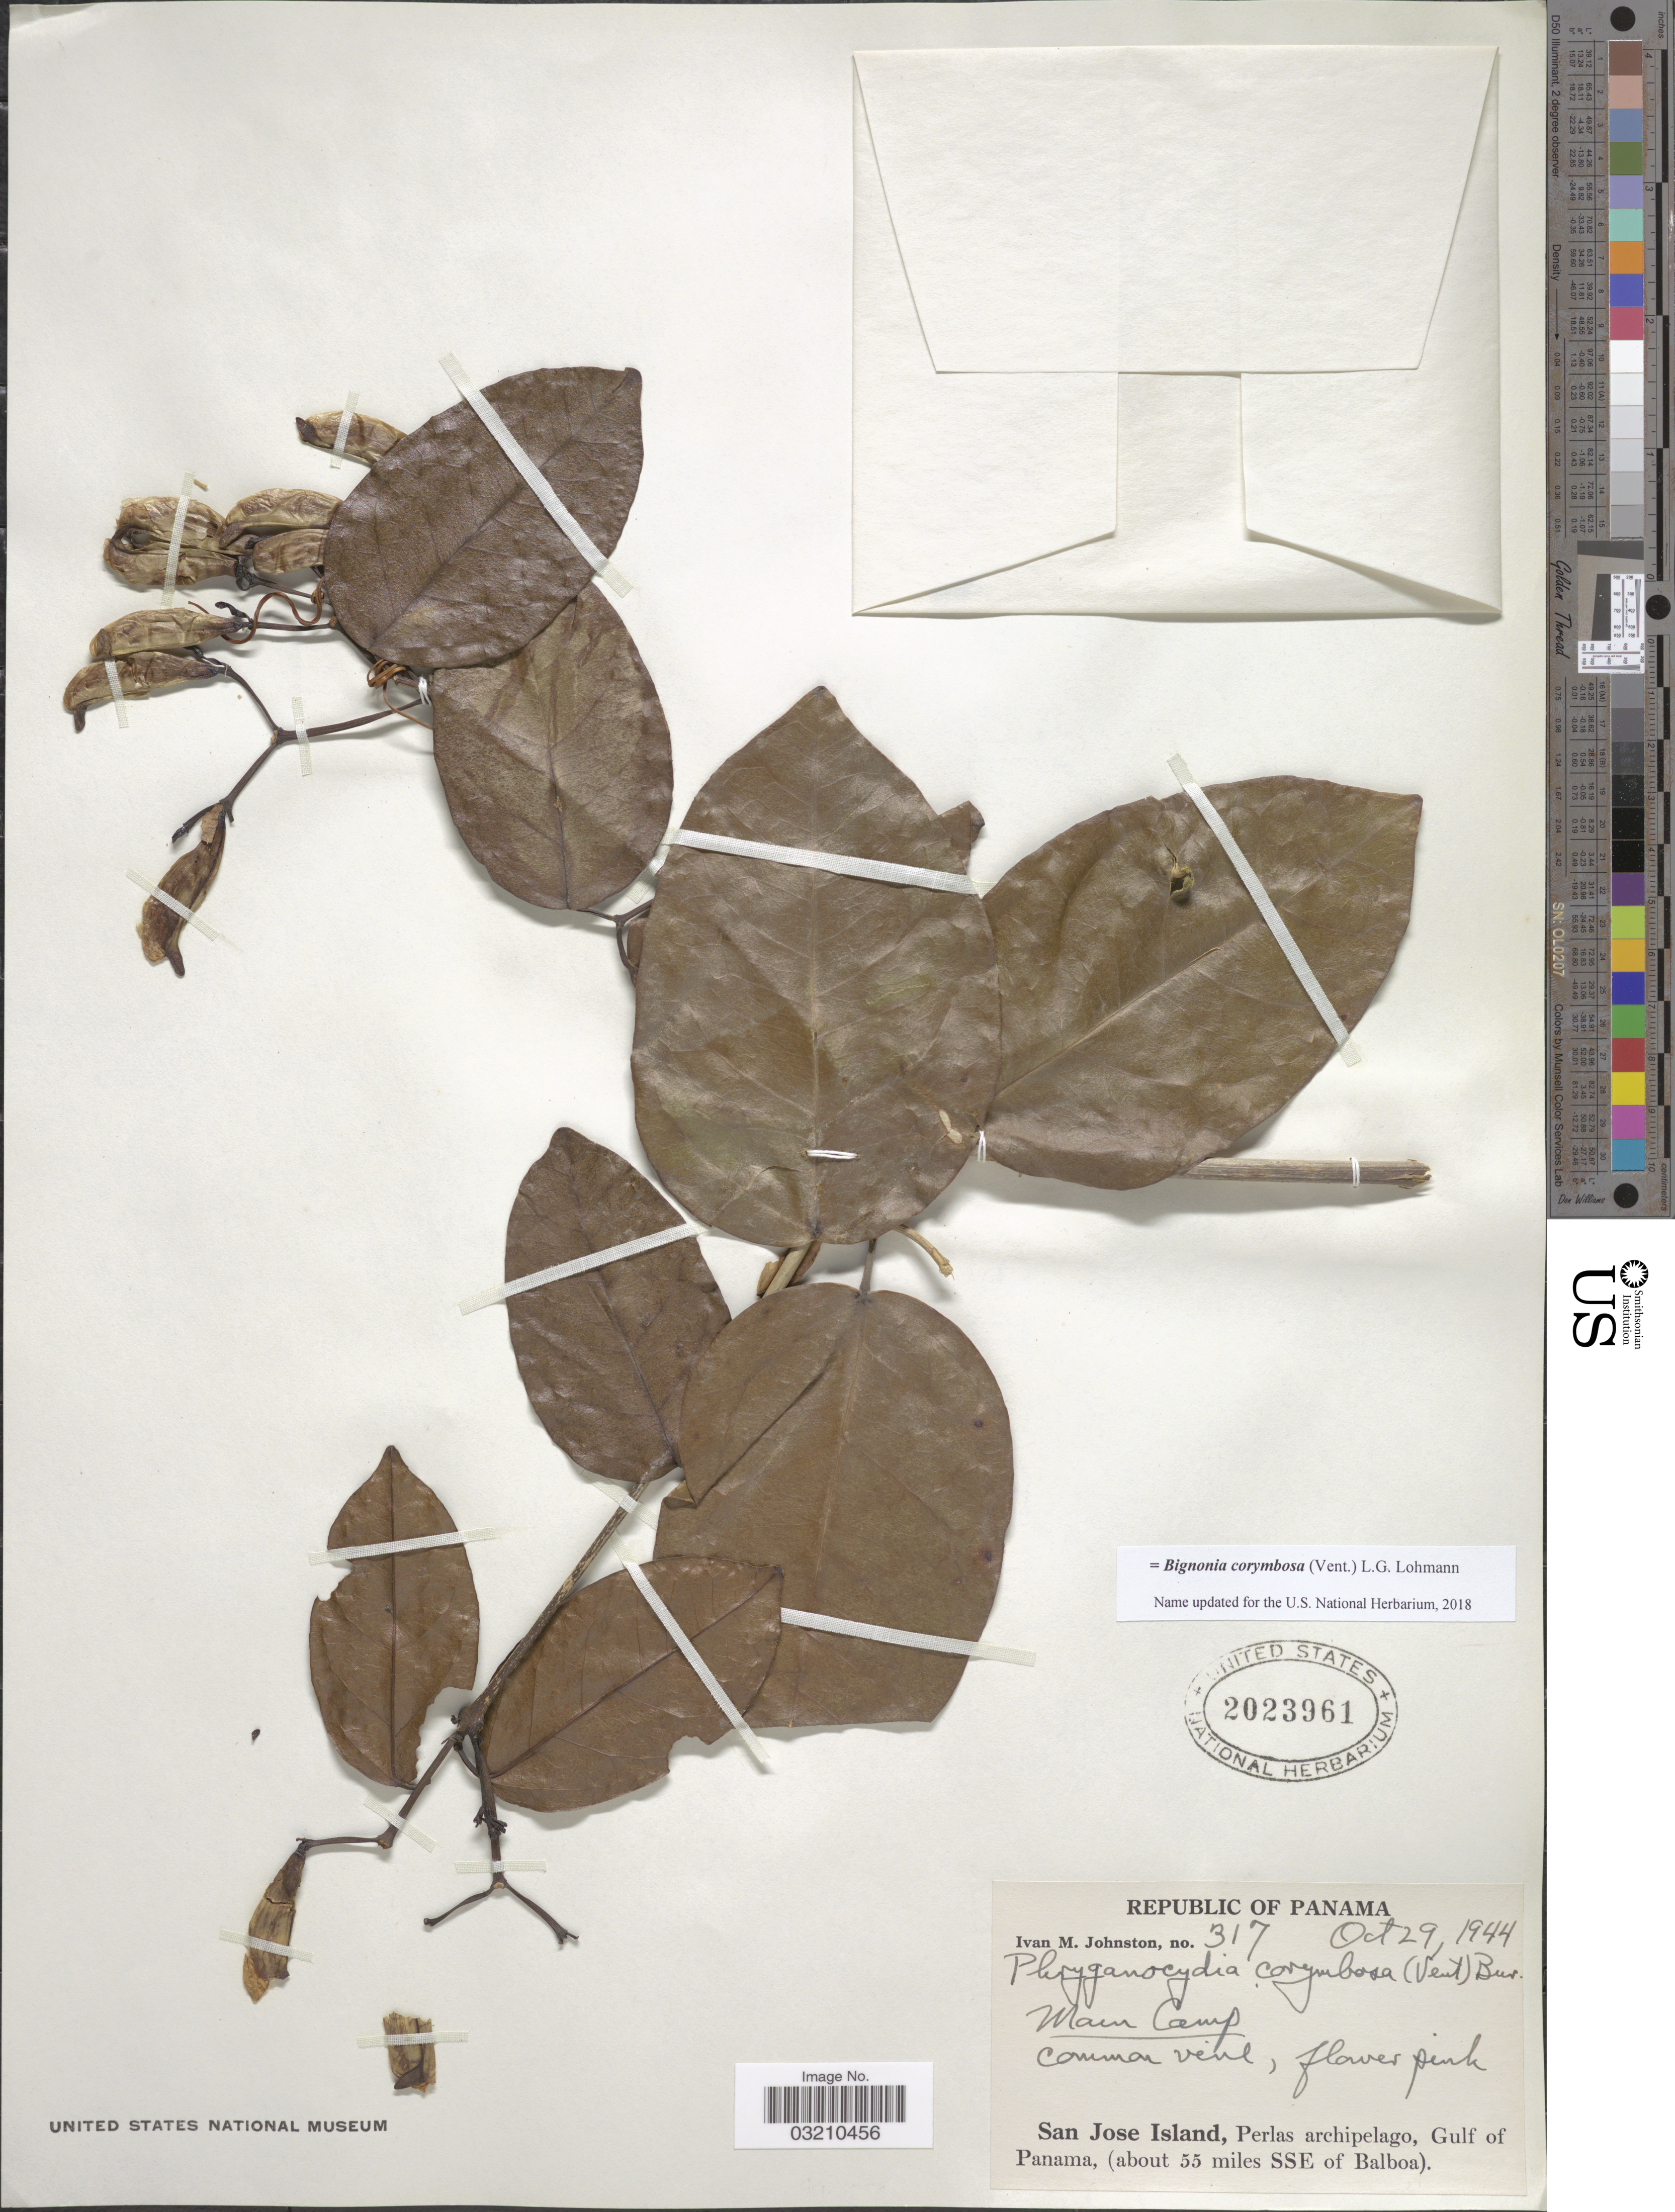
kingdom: Plantae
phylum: Tracheophyta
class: Magnoliopsida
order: Lamiales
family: Bignoniaceae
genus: Bignonia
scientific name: Bignonia corymbosa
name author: (Vent.) L.G. Lohmann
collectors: I.M. Johnston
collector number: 317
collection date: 1944-10-29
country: Panama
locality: San Jose Island, Perlas archipelago, Gulf of Panama (about 55 miles SSE of Balboa). Main Camp.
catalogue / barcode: US 2023961